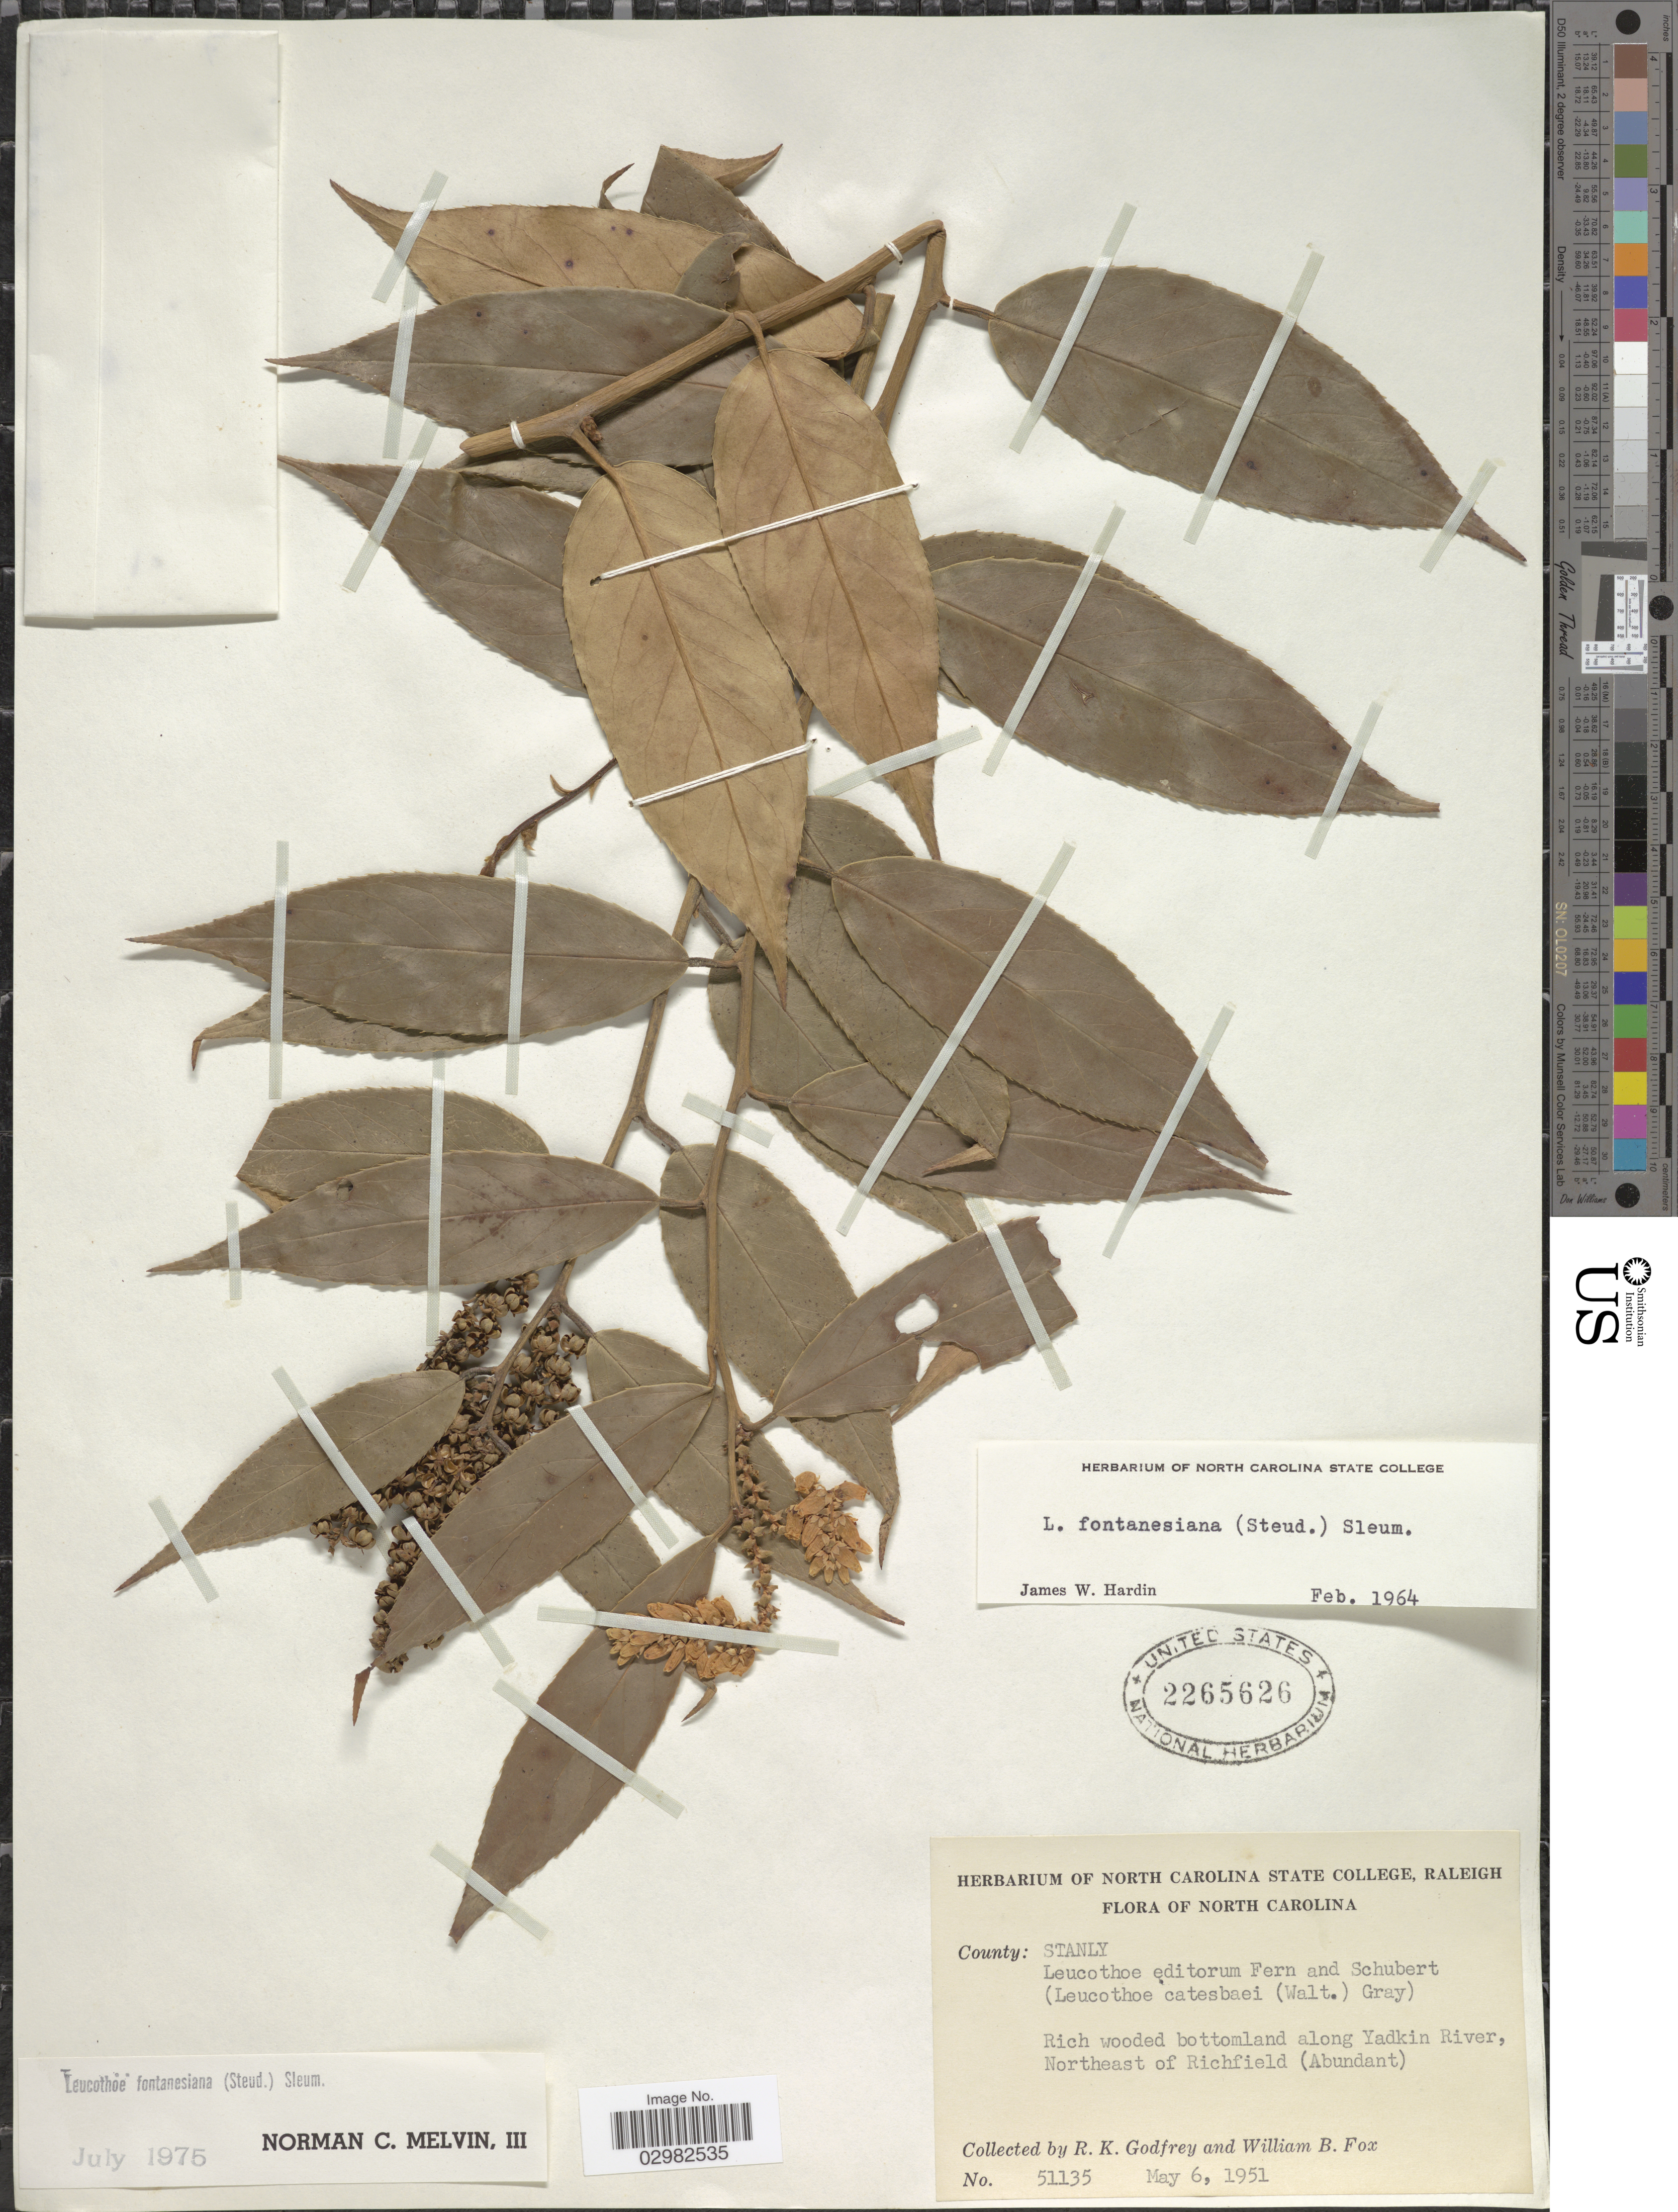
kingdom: Plantae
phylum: Tracheophyta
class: Magnoliopsida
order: Ericales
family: Ericaceae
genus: Leucothoe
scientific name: Leucothoë fontanesiana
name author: (Steud.) Sleumer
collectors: R. K. Godfrey & W. B. Fox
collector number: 51135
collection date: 1951-05-06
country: United States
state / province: North Carolina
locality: County Stanly, Rich wooded bottomland along Yadkin River, Northeast of Richfield.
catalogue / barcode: US 2265626